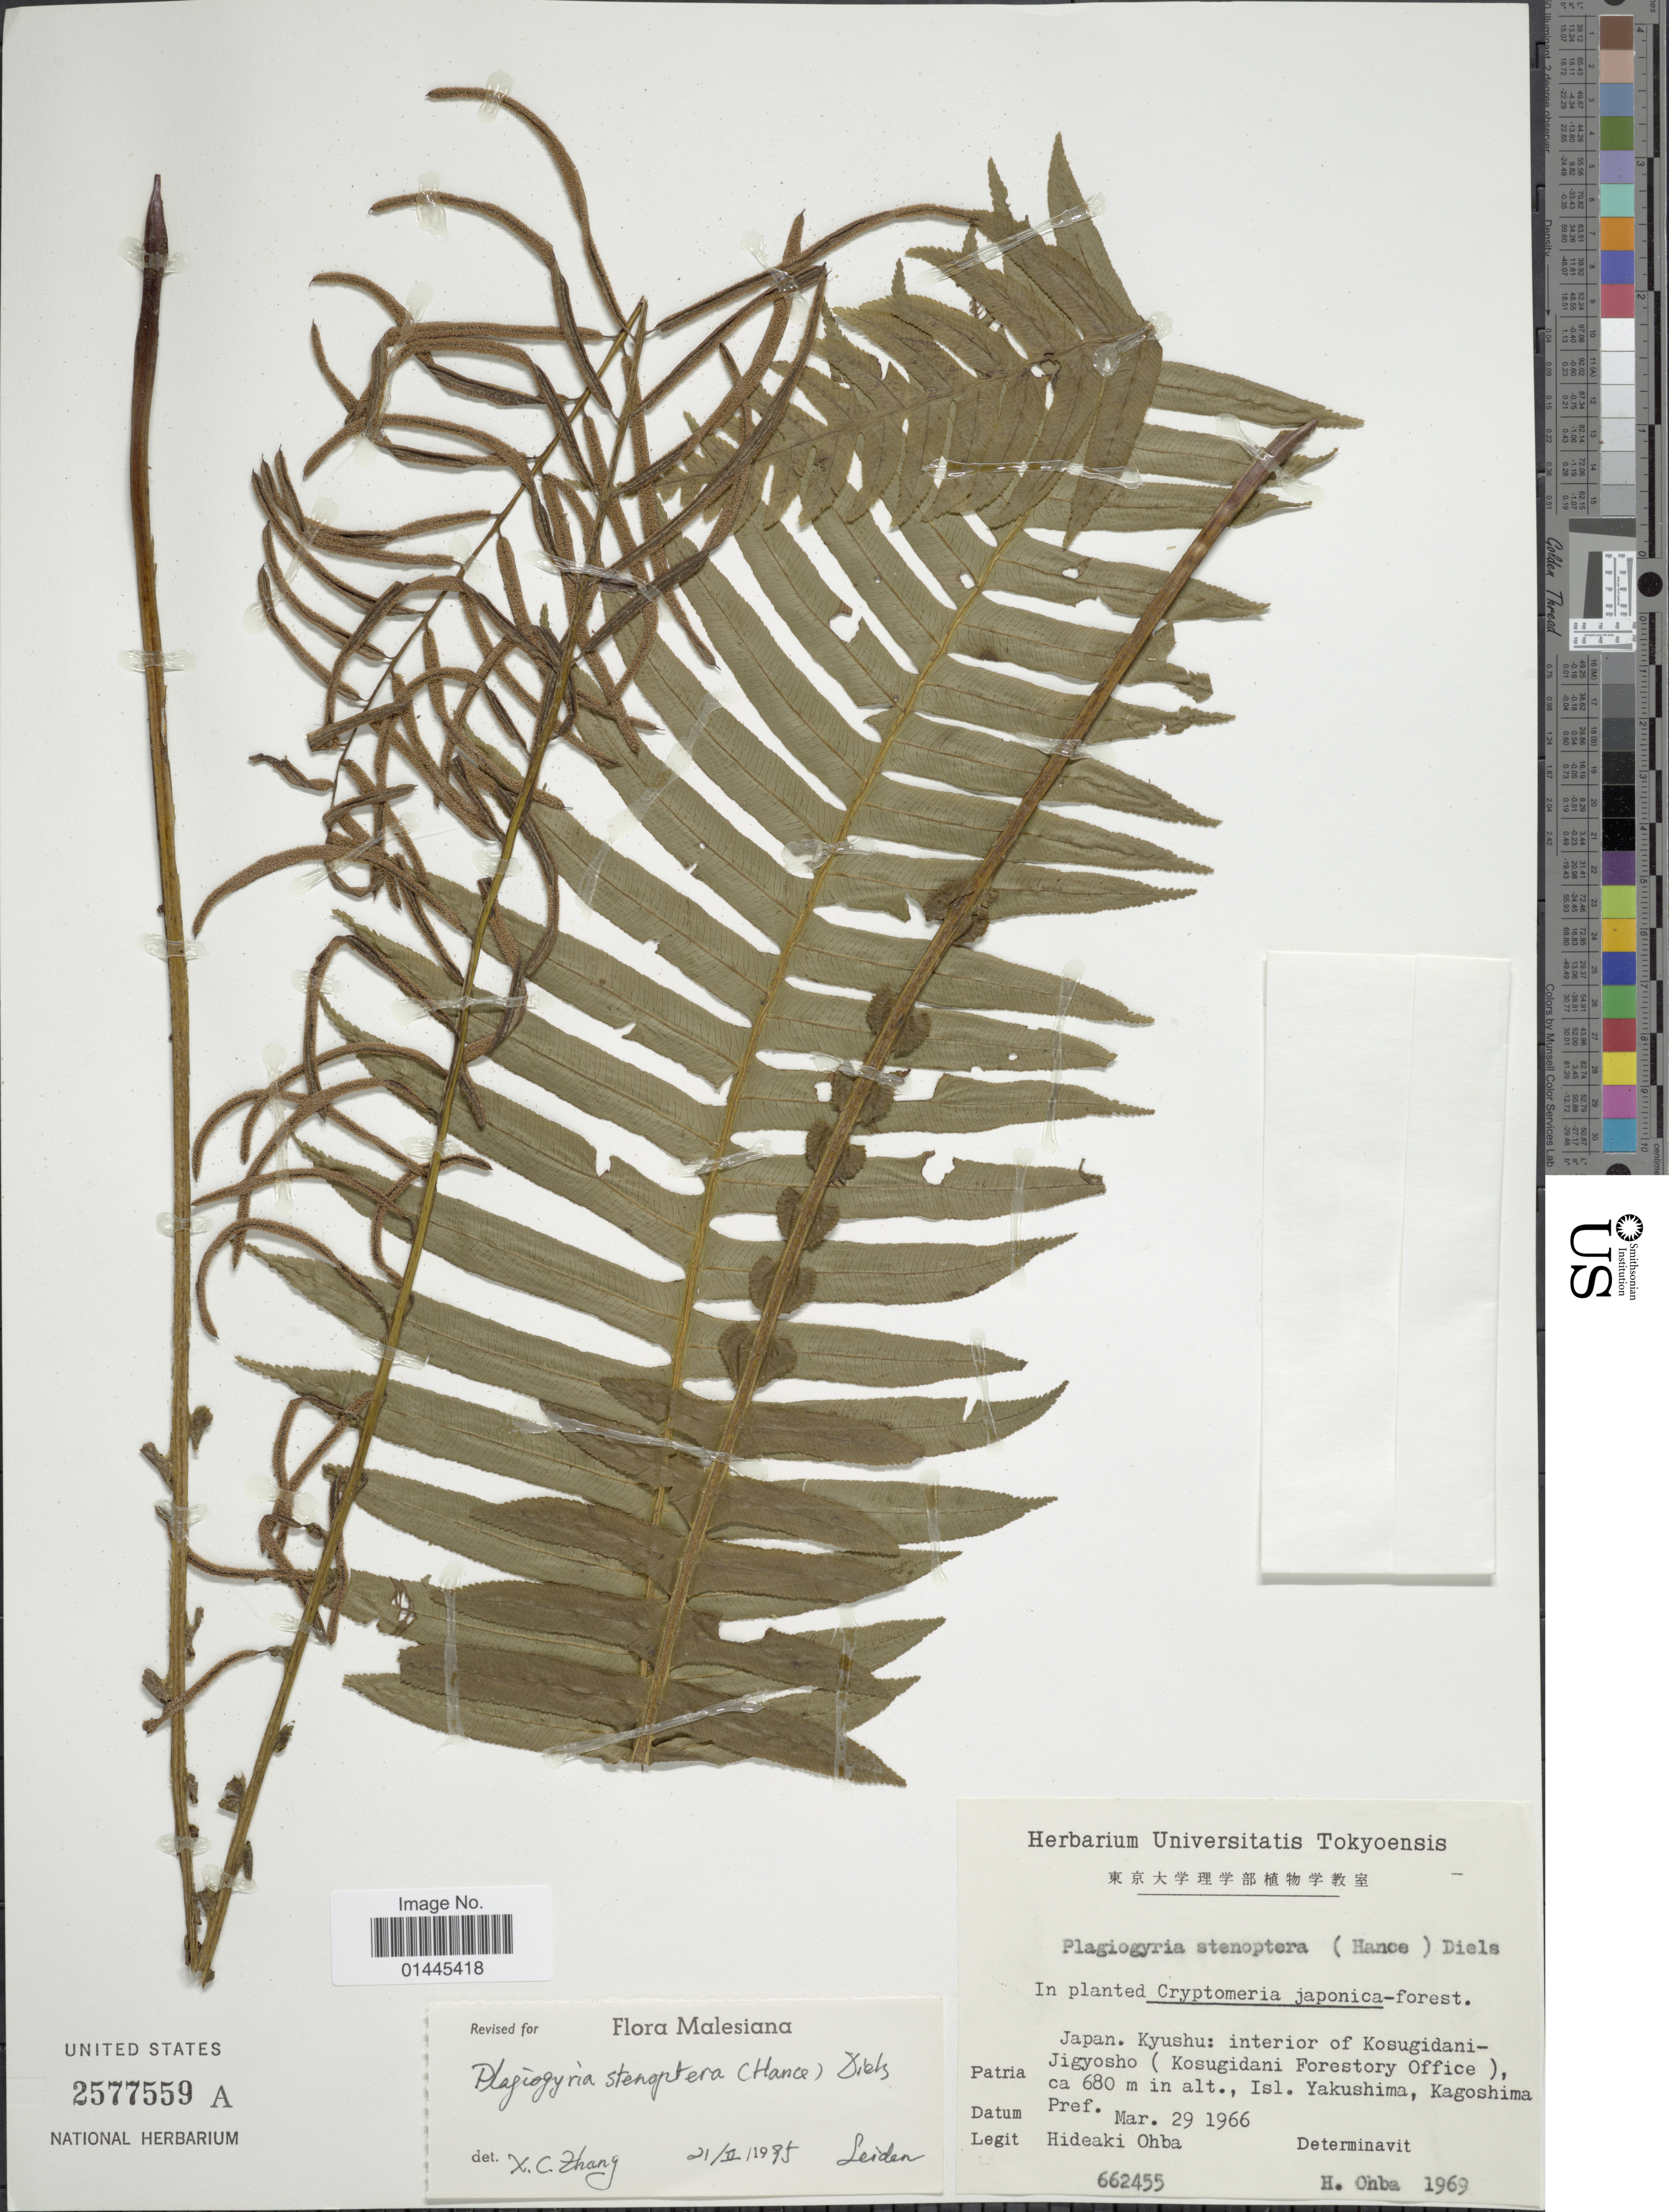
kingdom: Plantae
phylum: Tracheophyta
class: Polypodiopsida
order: Cyatheales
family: Plagiogyriaceae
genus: Plagiogyria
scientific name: Plagiogyria stenoptera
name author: (Hance) Diels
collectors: H. Ohba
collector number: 662455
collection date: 1966-03-29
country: Japan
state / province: Kagosima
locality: Kyushu: interior of Kosugidani-Jigosho (Kosugidani Forestry Office), Isl. Yakushima, Kagoshima Pref.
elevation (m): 680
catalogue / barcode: US 2577559A